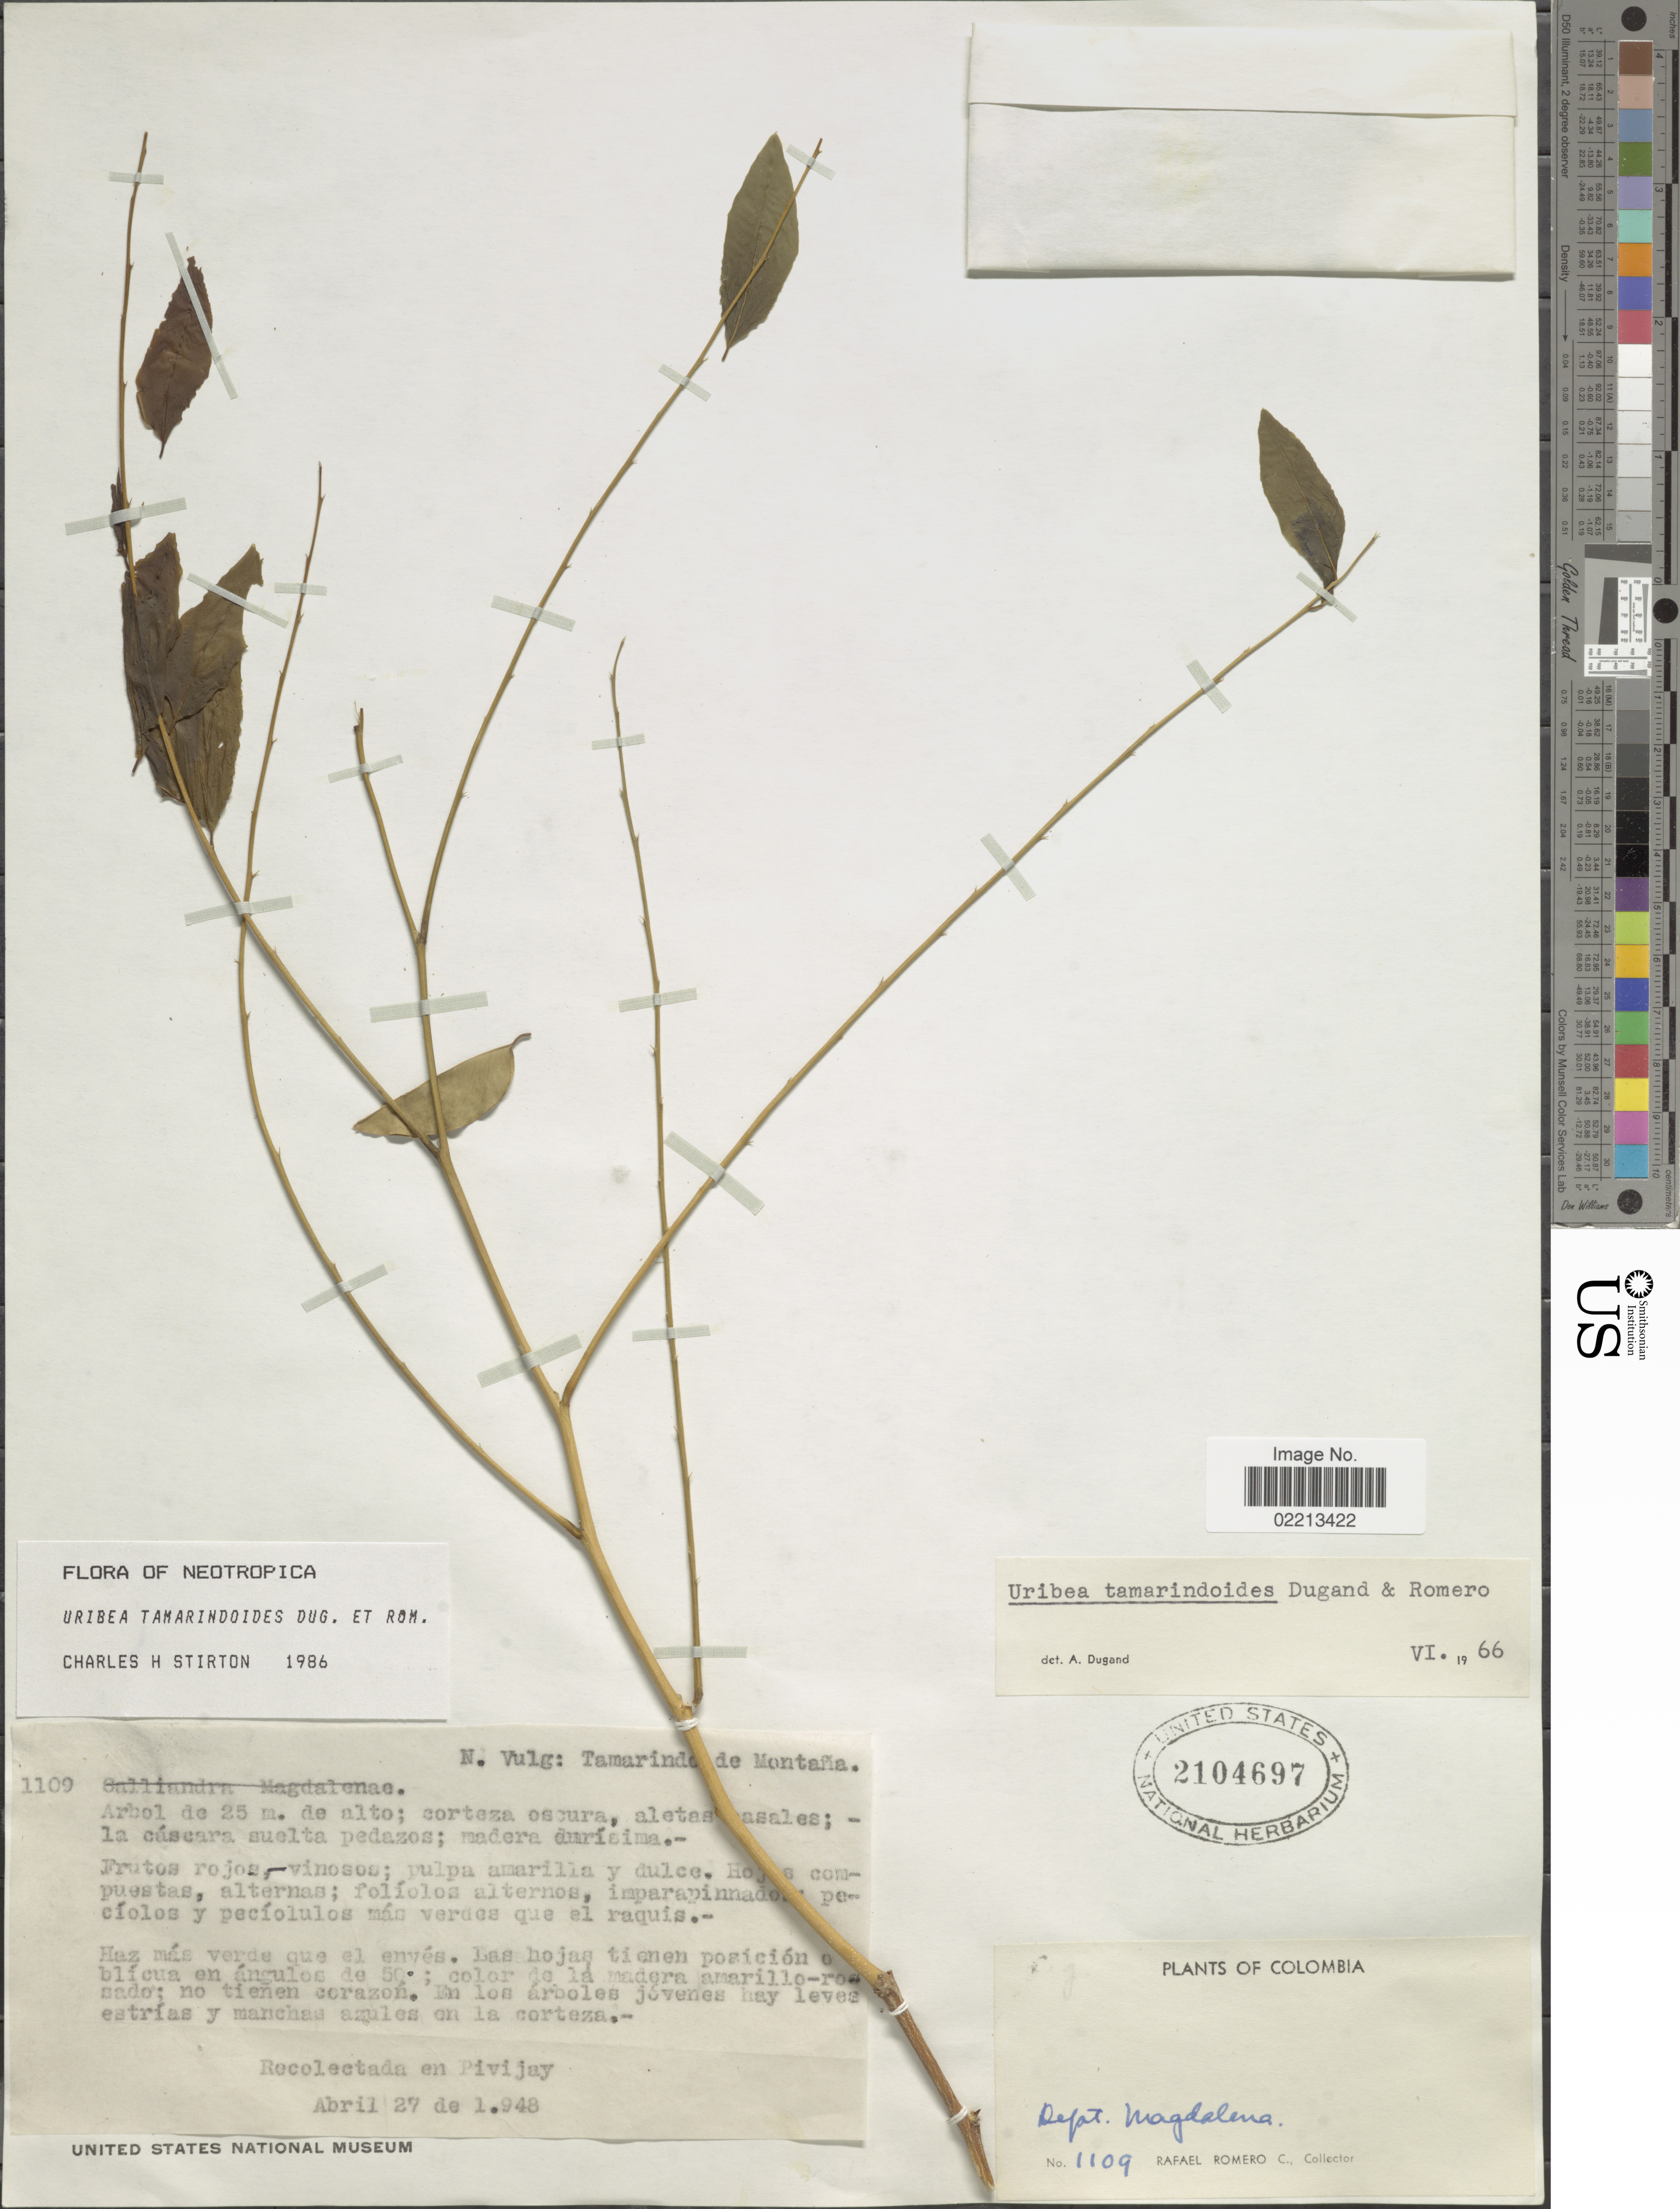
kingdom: Plantae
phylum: Tracheophyta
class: Magnoliopsida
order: Fabales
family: Fabaceae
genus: Uribea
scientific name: Uribea tamarindoides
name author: Dugand G. & Romero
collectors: R. Romero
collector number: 1109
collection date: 1948-04-27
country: Colombia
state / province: Magdalena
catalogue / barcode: US 2104697